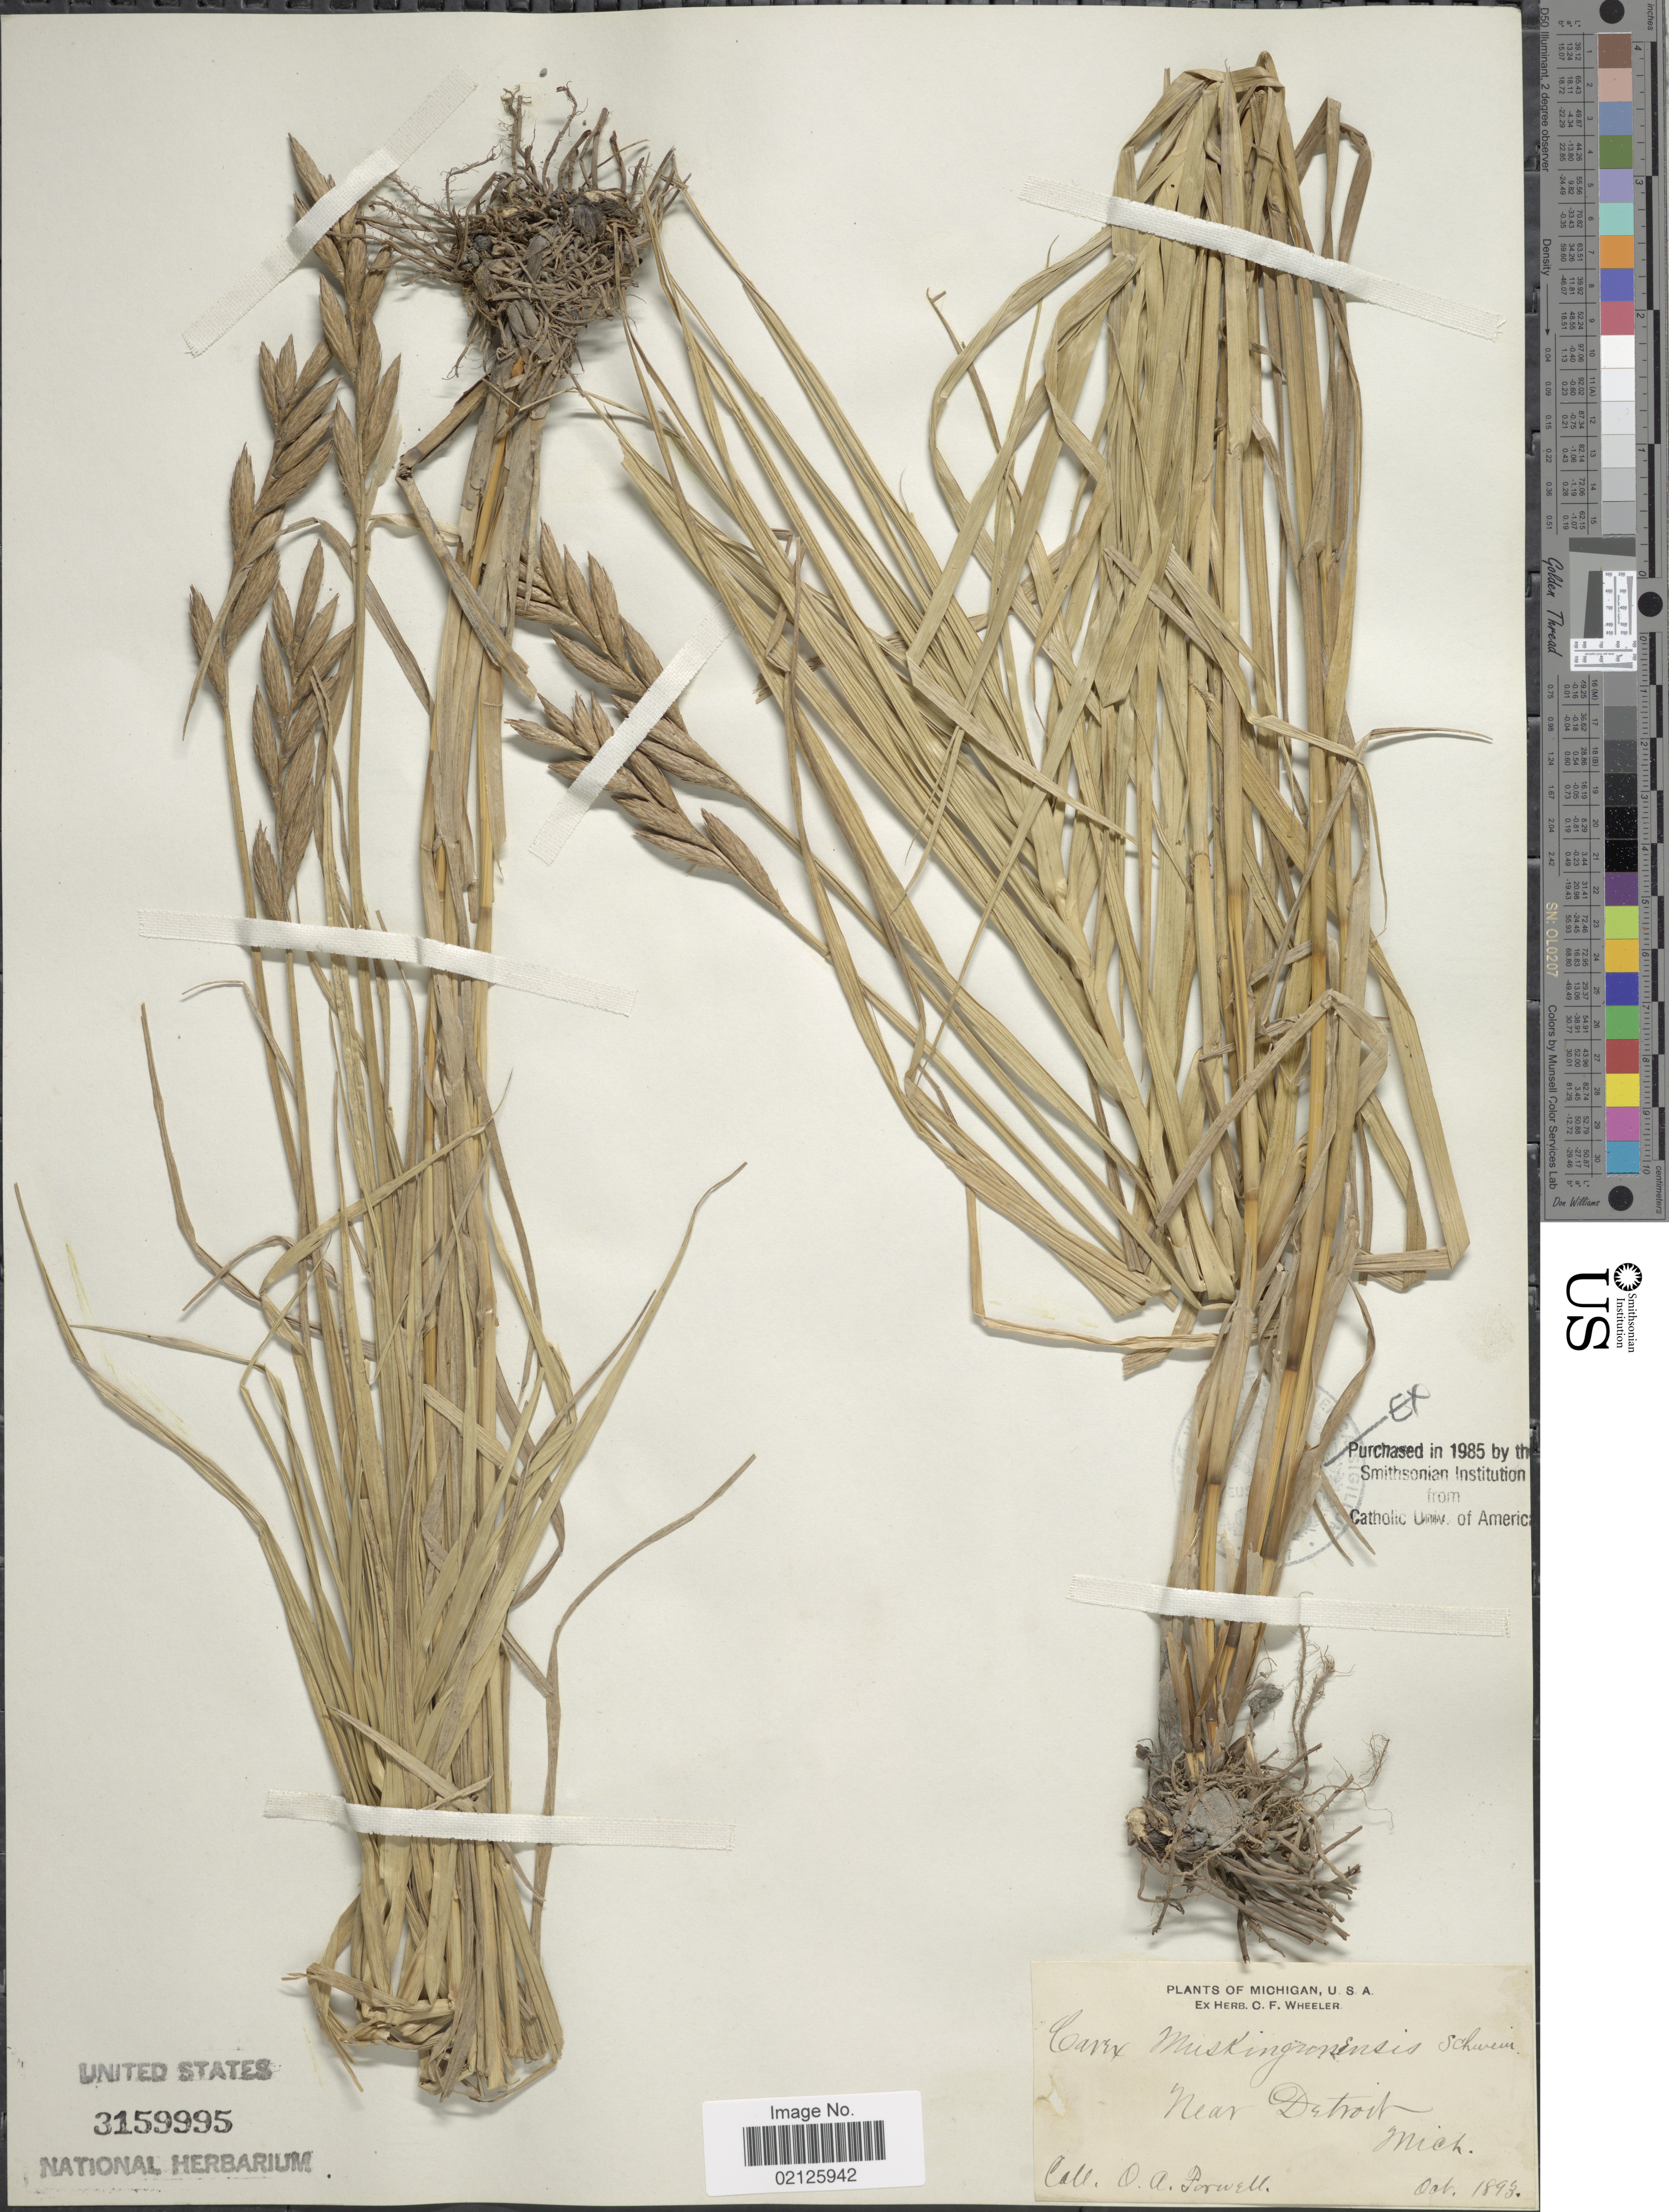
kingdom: Plantae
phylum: Tracheophyta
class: Liliopsida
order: Poales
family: Cyperaceae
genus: Carex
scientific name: Carex muskingumensis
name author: Schwein.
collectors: O. Farwell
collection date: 1893-10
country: United States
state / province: Michigan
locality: Near Detroit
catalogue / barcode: US 3159995